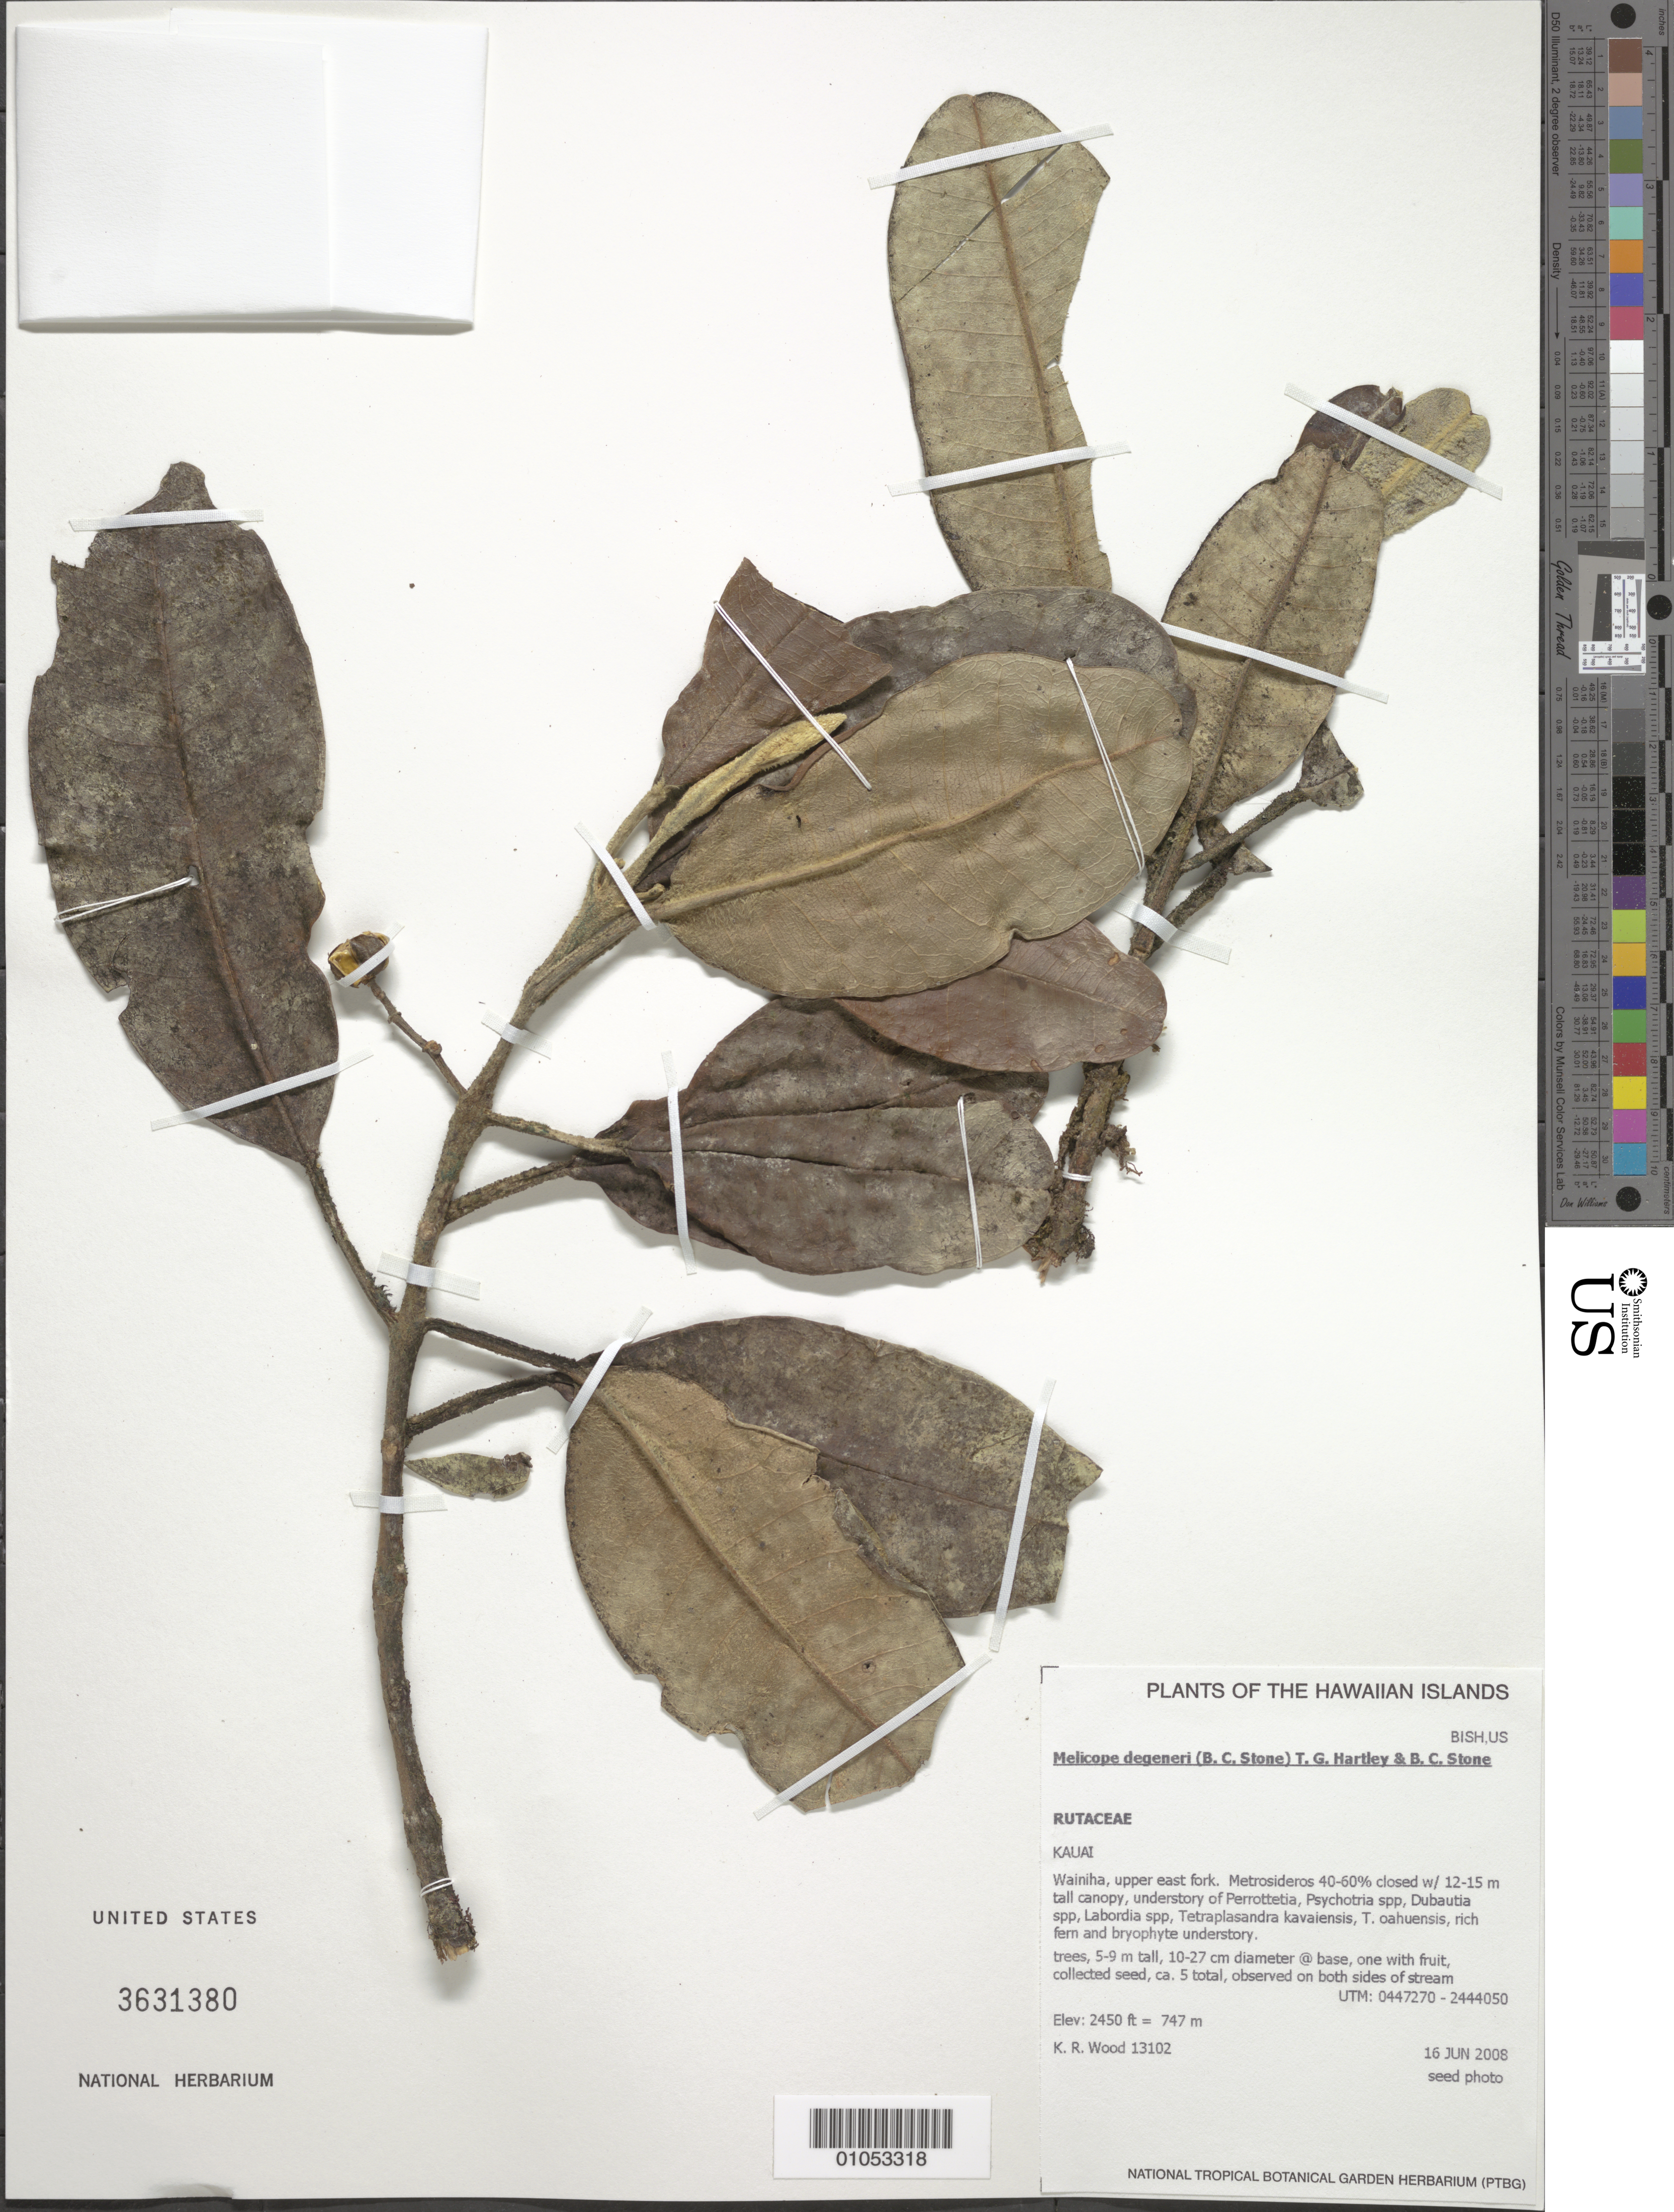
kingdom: Plantae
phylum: Tracheophyta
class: Magnoliopsida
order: Sapindales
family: Rutaceae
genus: Melicope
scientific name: Melicope degeneri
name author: (B.C. Stone) T.G. Hartley & B.C. Stone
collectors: K. R. Wood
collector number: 13102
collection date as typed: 16 Jun 2008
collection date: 2008-06-16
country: United States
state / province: Hawaii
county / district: Kaui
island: Kaua'i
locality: Wainiha, upper east fork.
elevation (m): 747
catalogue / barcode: US 3631380